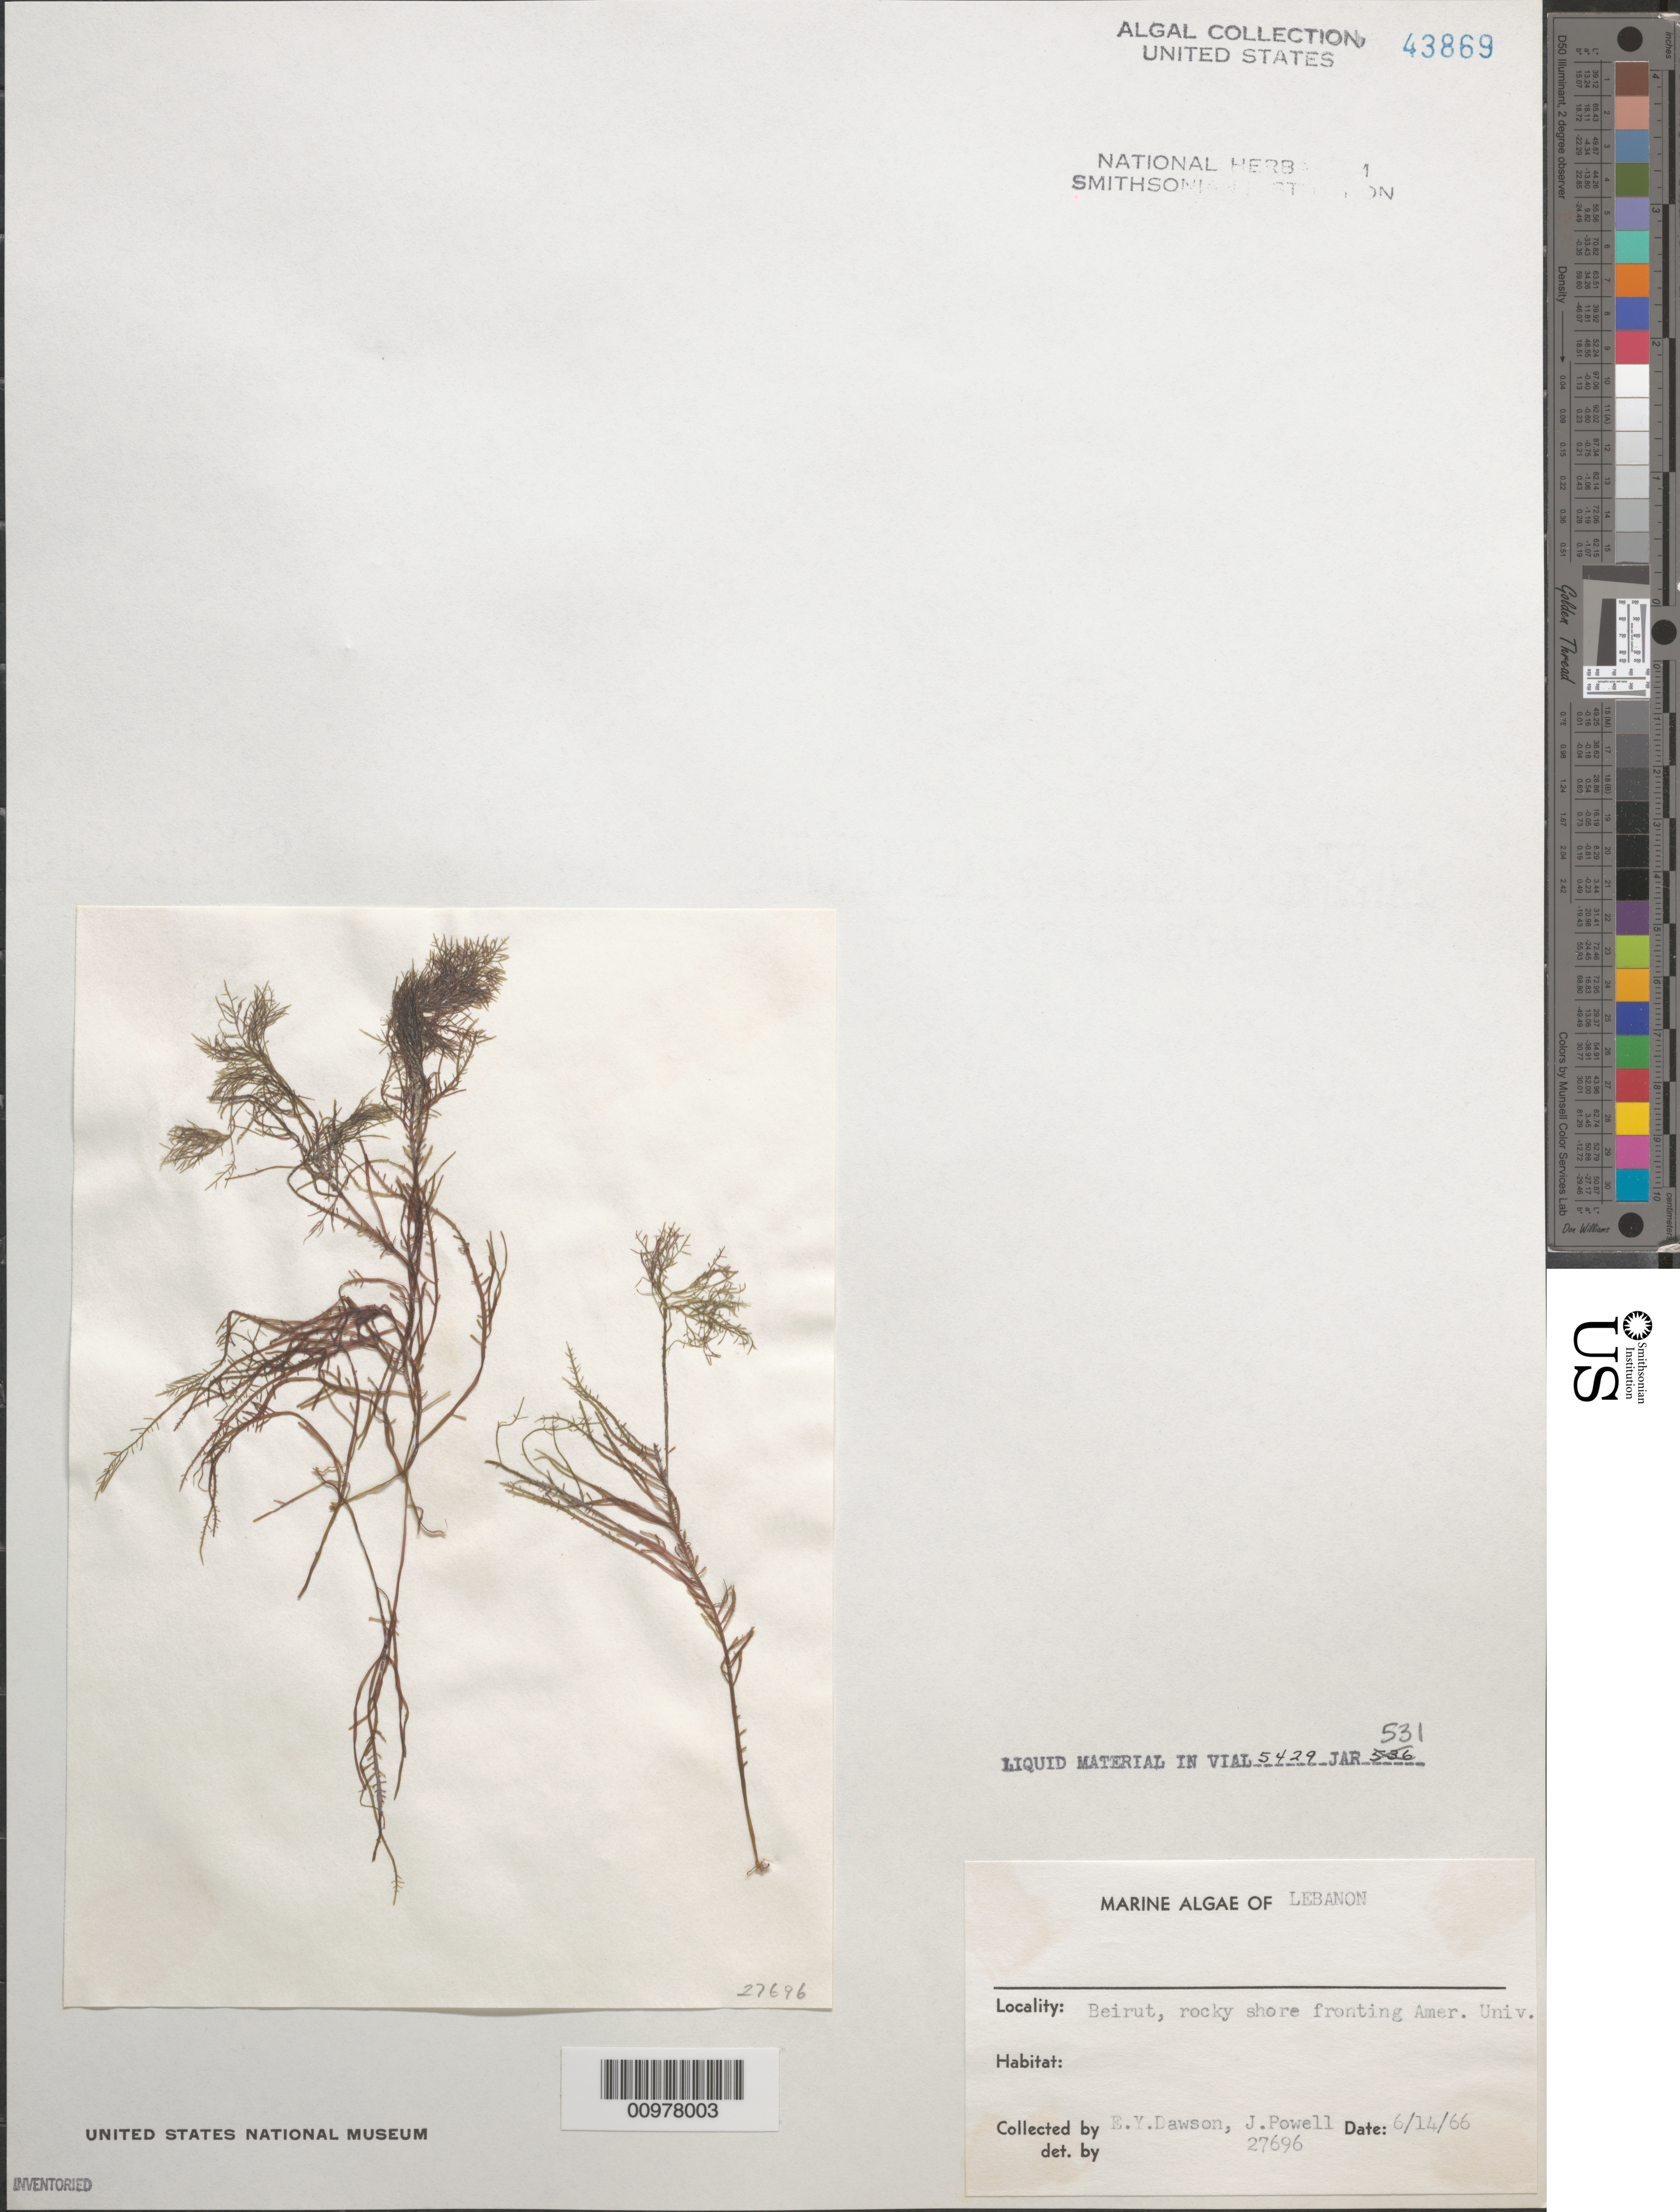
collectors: E. Y. Dawson & J. Powell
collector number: EYD 27696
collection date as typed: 14 Jun 1966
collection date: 1966-06-14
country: Lebanon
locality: Beirut, American University shore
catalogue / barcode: US 43869